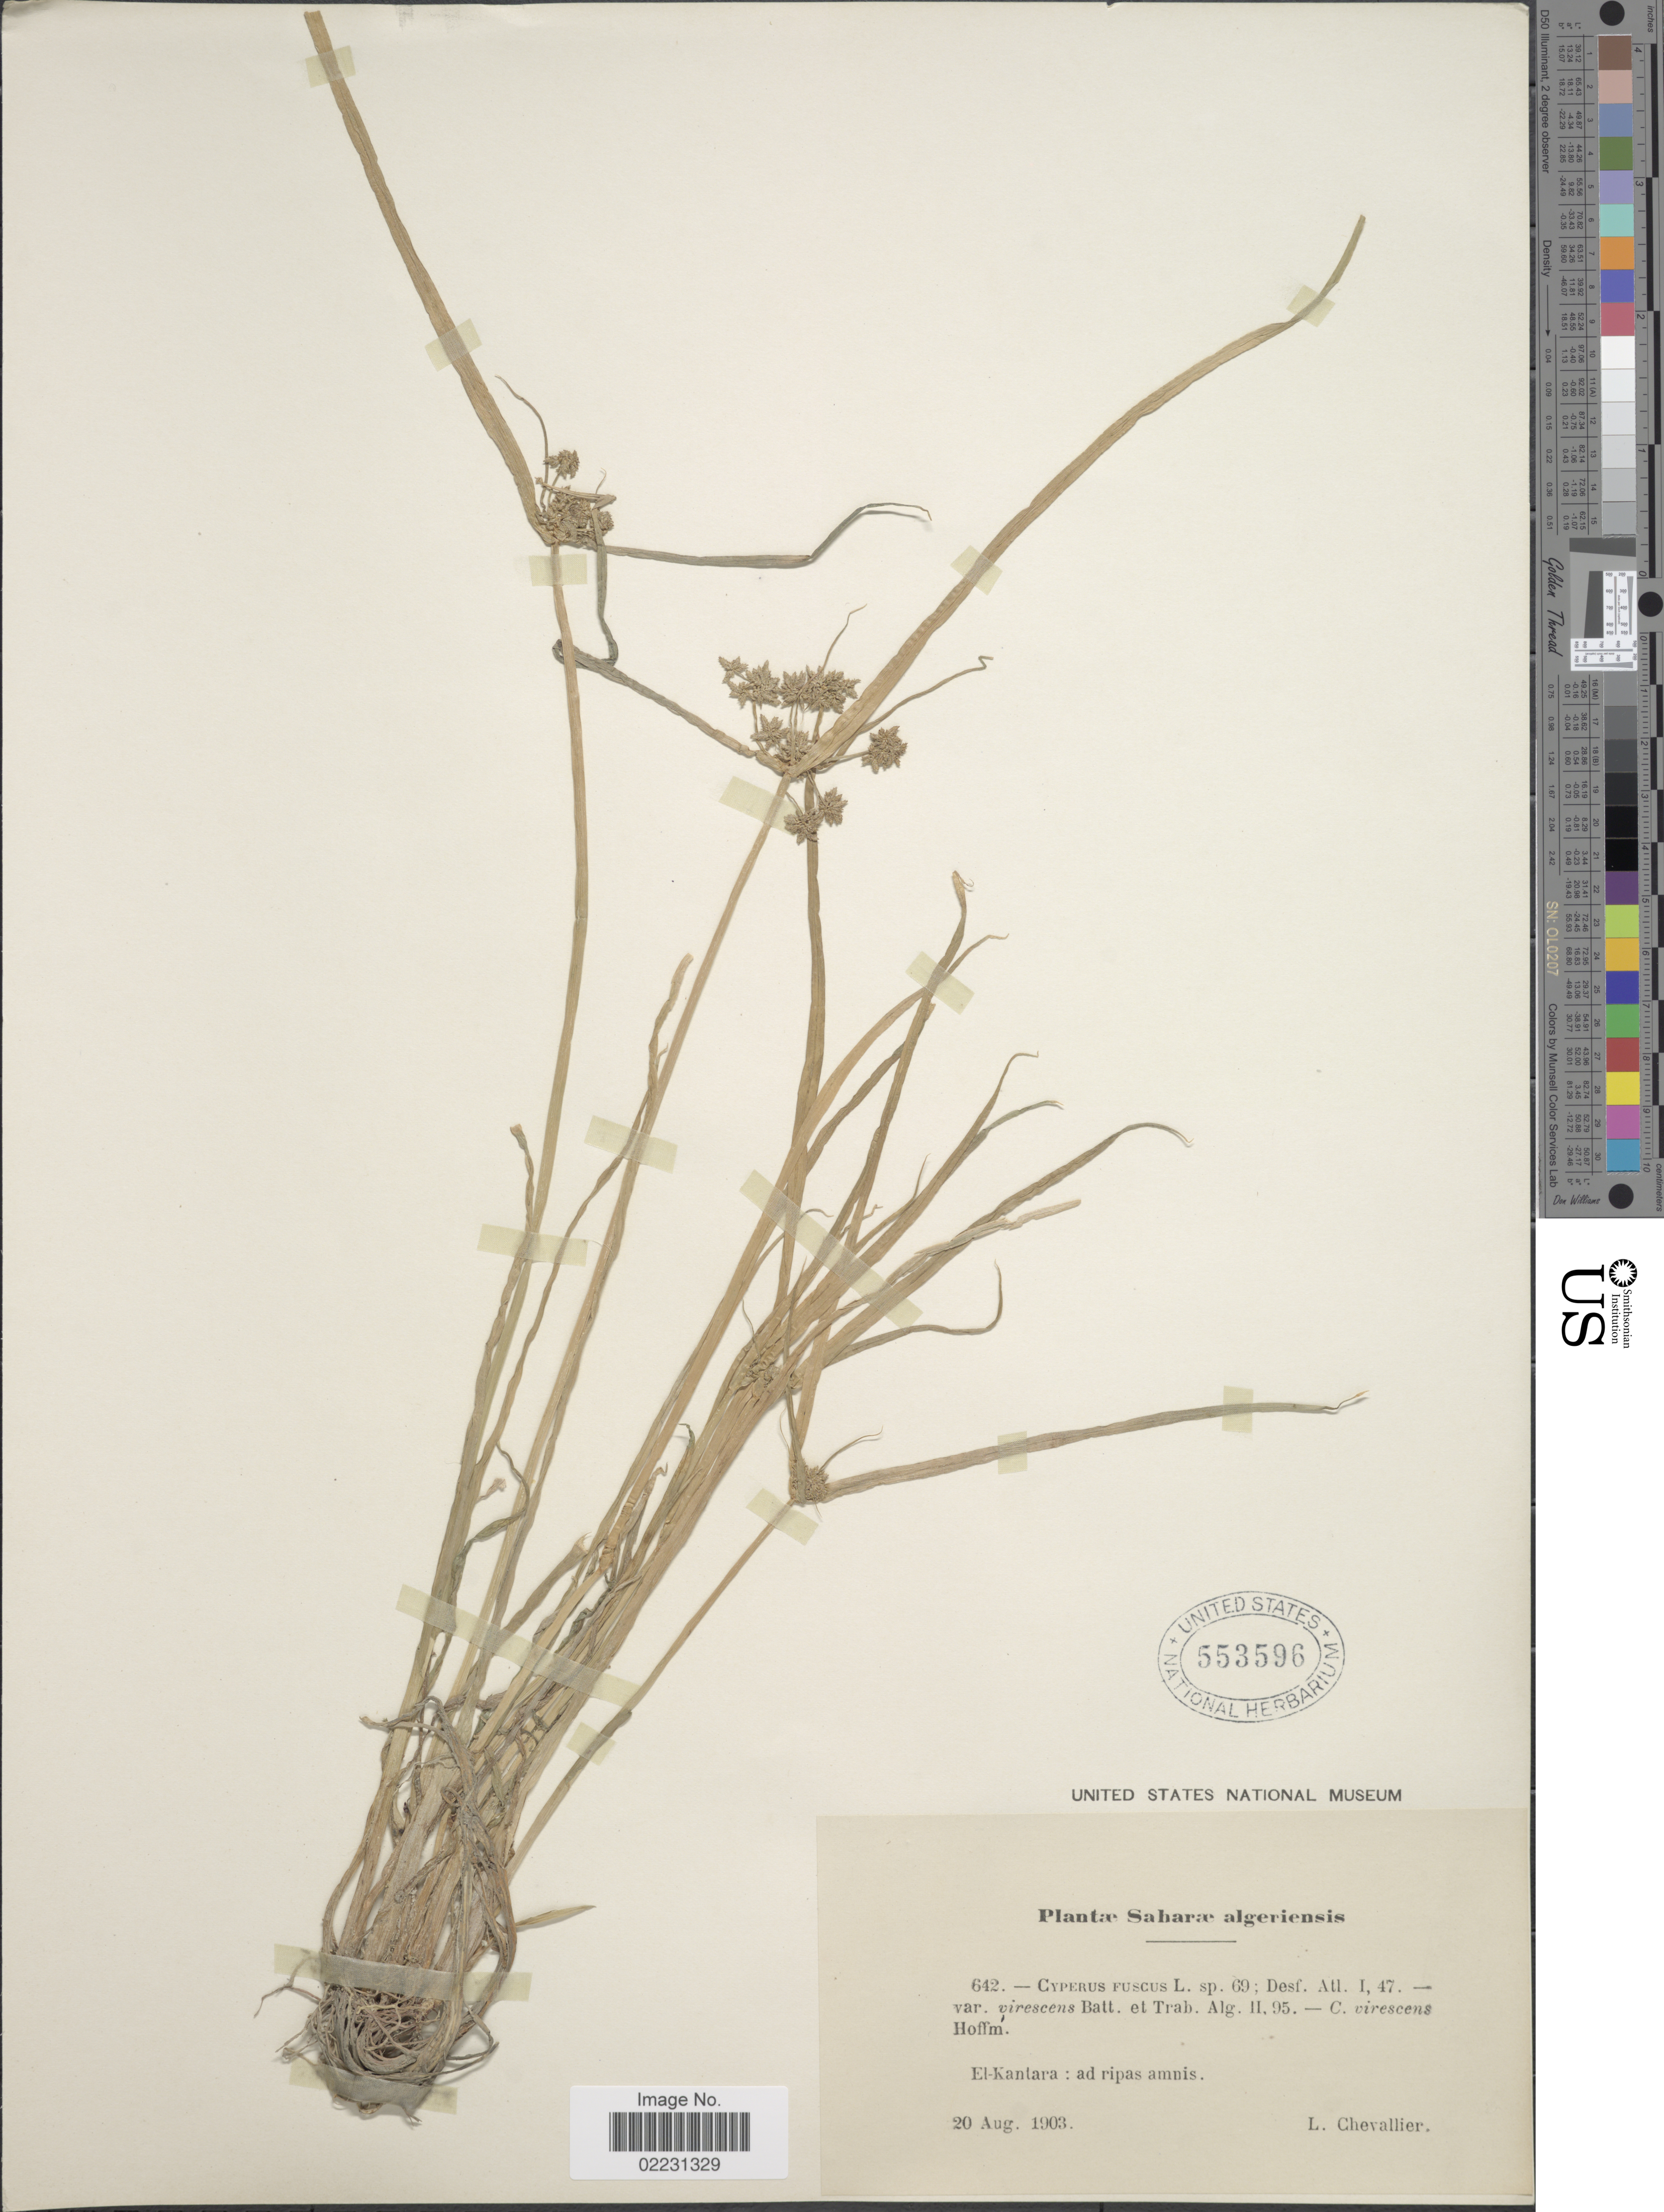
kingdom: Plantae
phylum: Tracheophyta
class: Liliopsida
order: Poales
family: Cyperaceae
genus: Cyperus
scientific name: Cyperus fuscus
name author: L.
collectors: L. Chevallier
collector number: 642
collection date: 1903-08-20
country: Algeria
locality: Saharae algeriensis. El-Kantara: ad ripas amnis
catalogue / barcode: US 553596